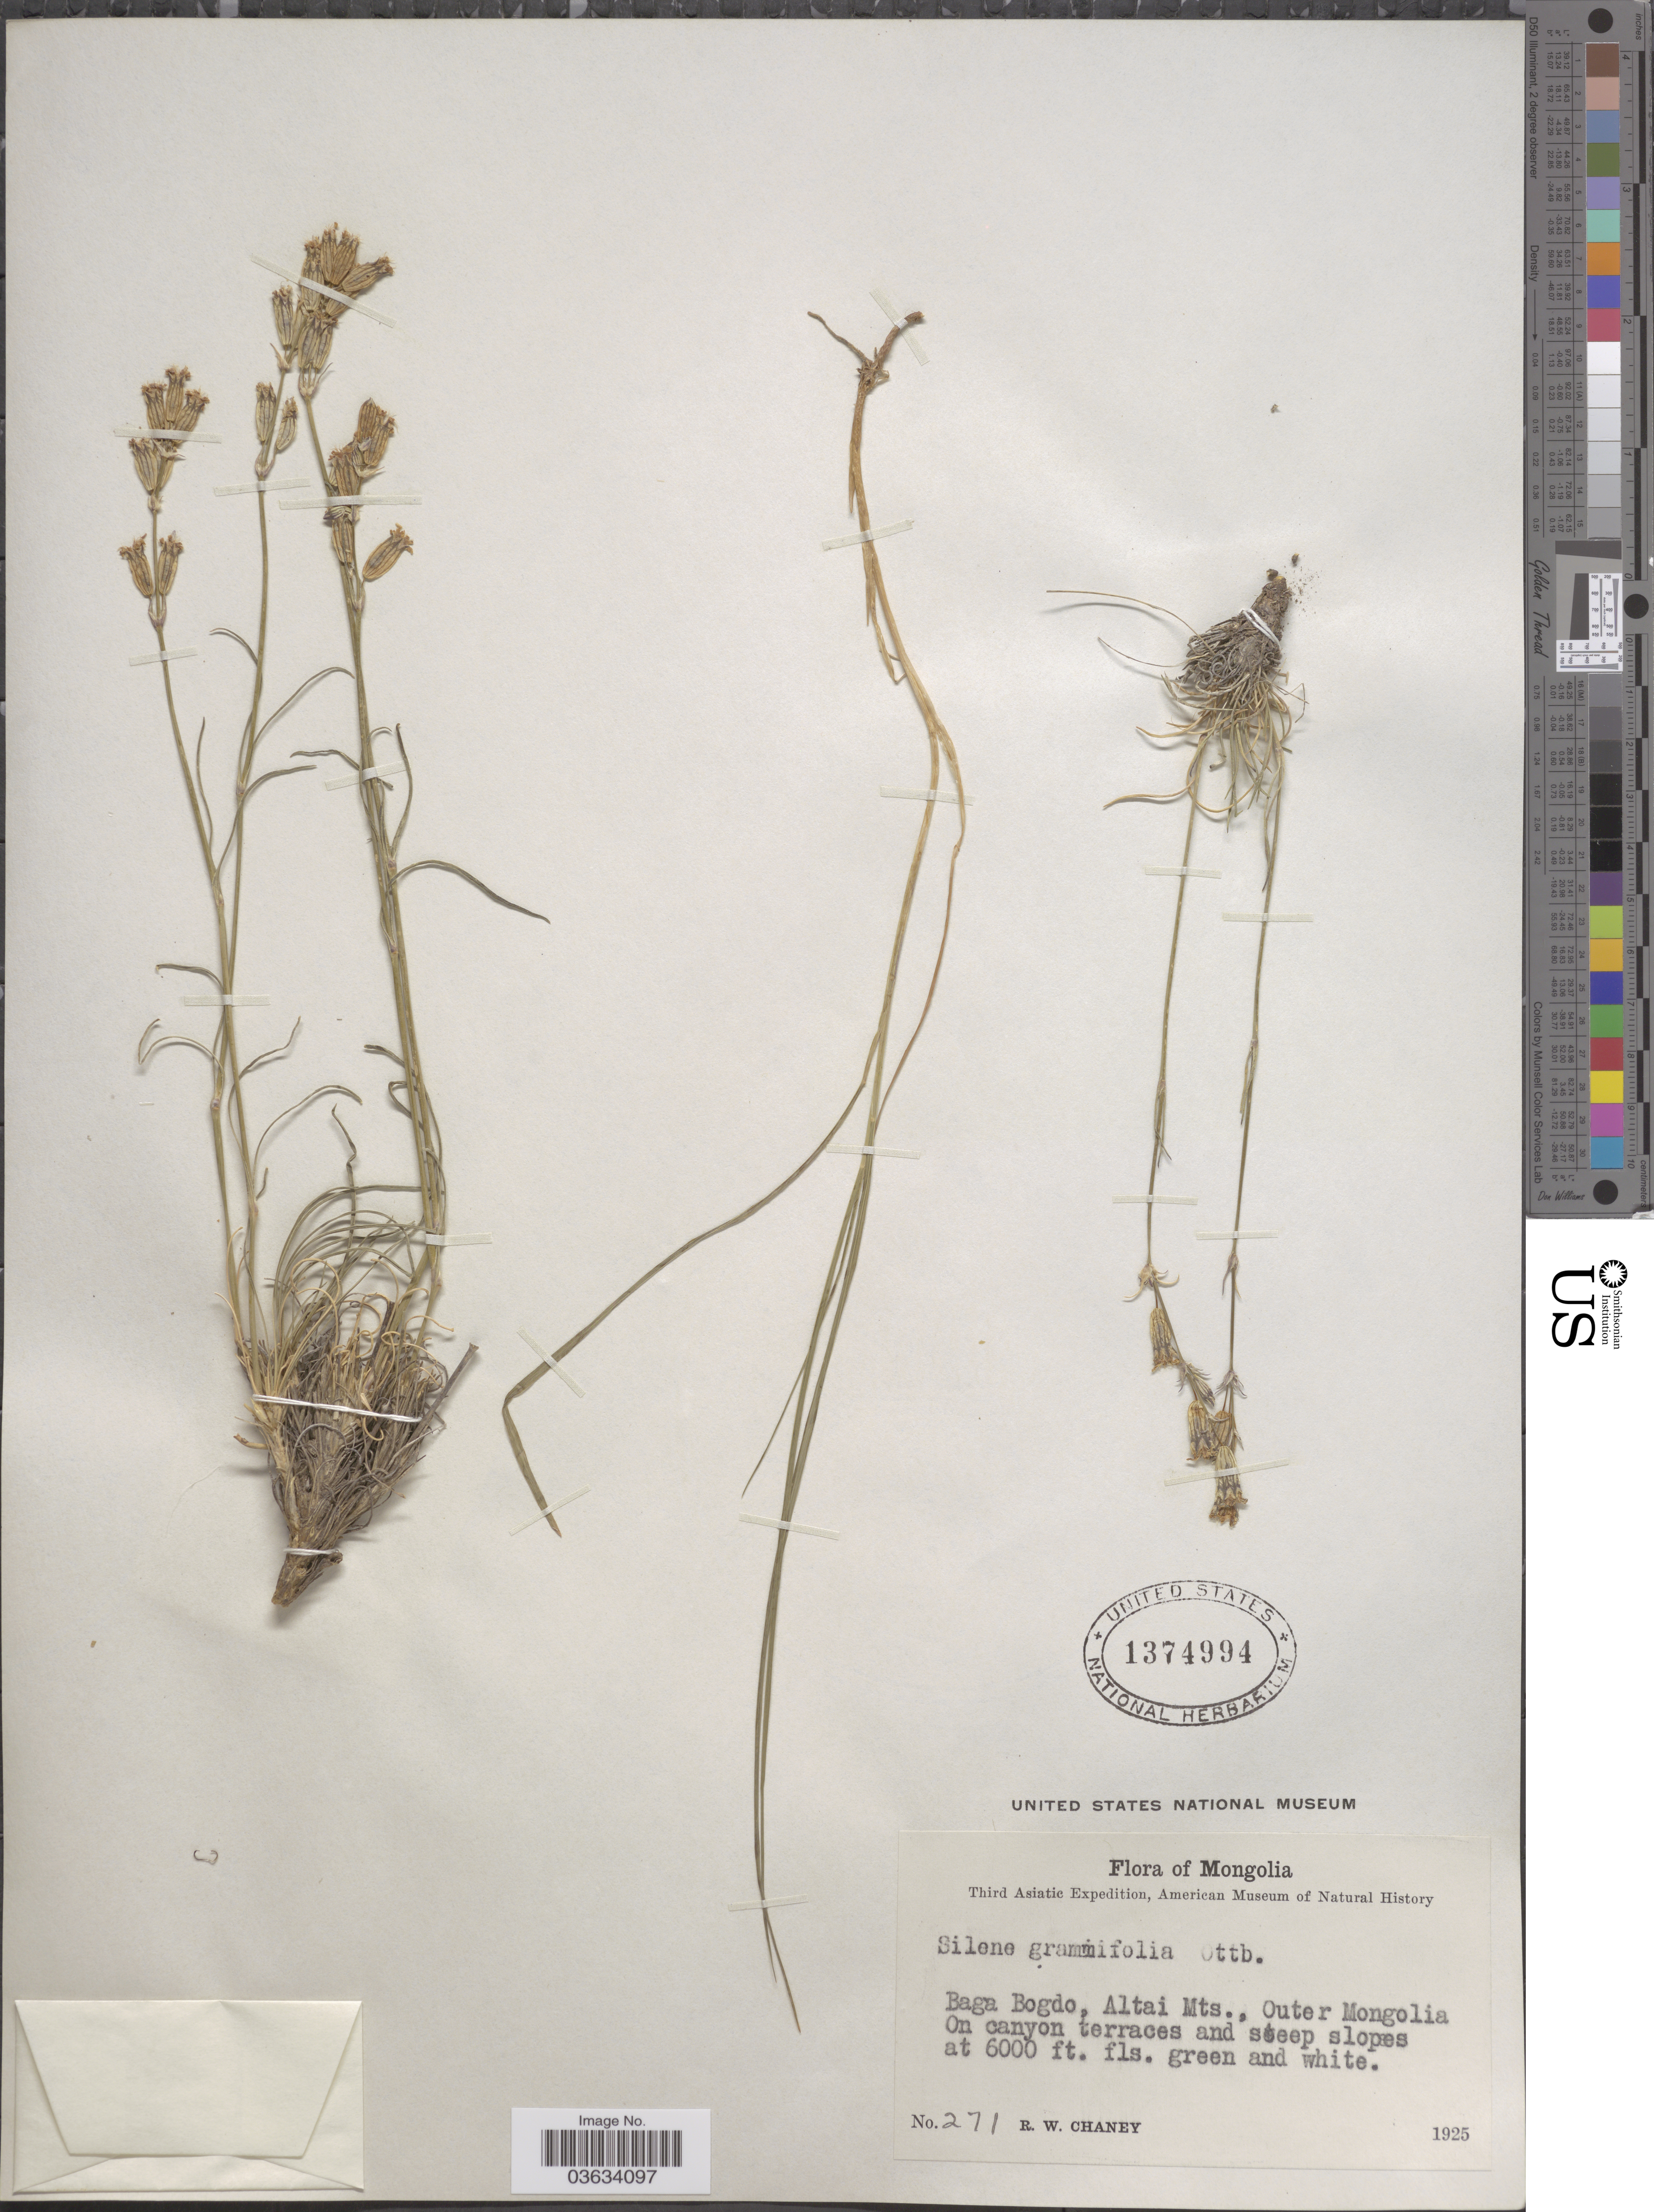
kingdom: Plantae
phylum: Tracheophyta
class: Magnoliopsida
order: Caryophyllales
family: Caryophyllaceae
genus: Silene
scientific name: Silene graminifolia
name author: Otth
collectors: R. Chaney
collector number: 271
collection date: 1925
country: Mongolia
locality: Baga Bogdo, Altai Mts., Outer Mongolia.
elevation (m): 1829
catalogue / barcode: US 1374994